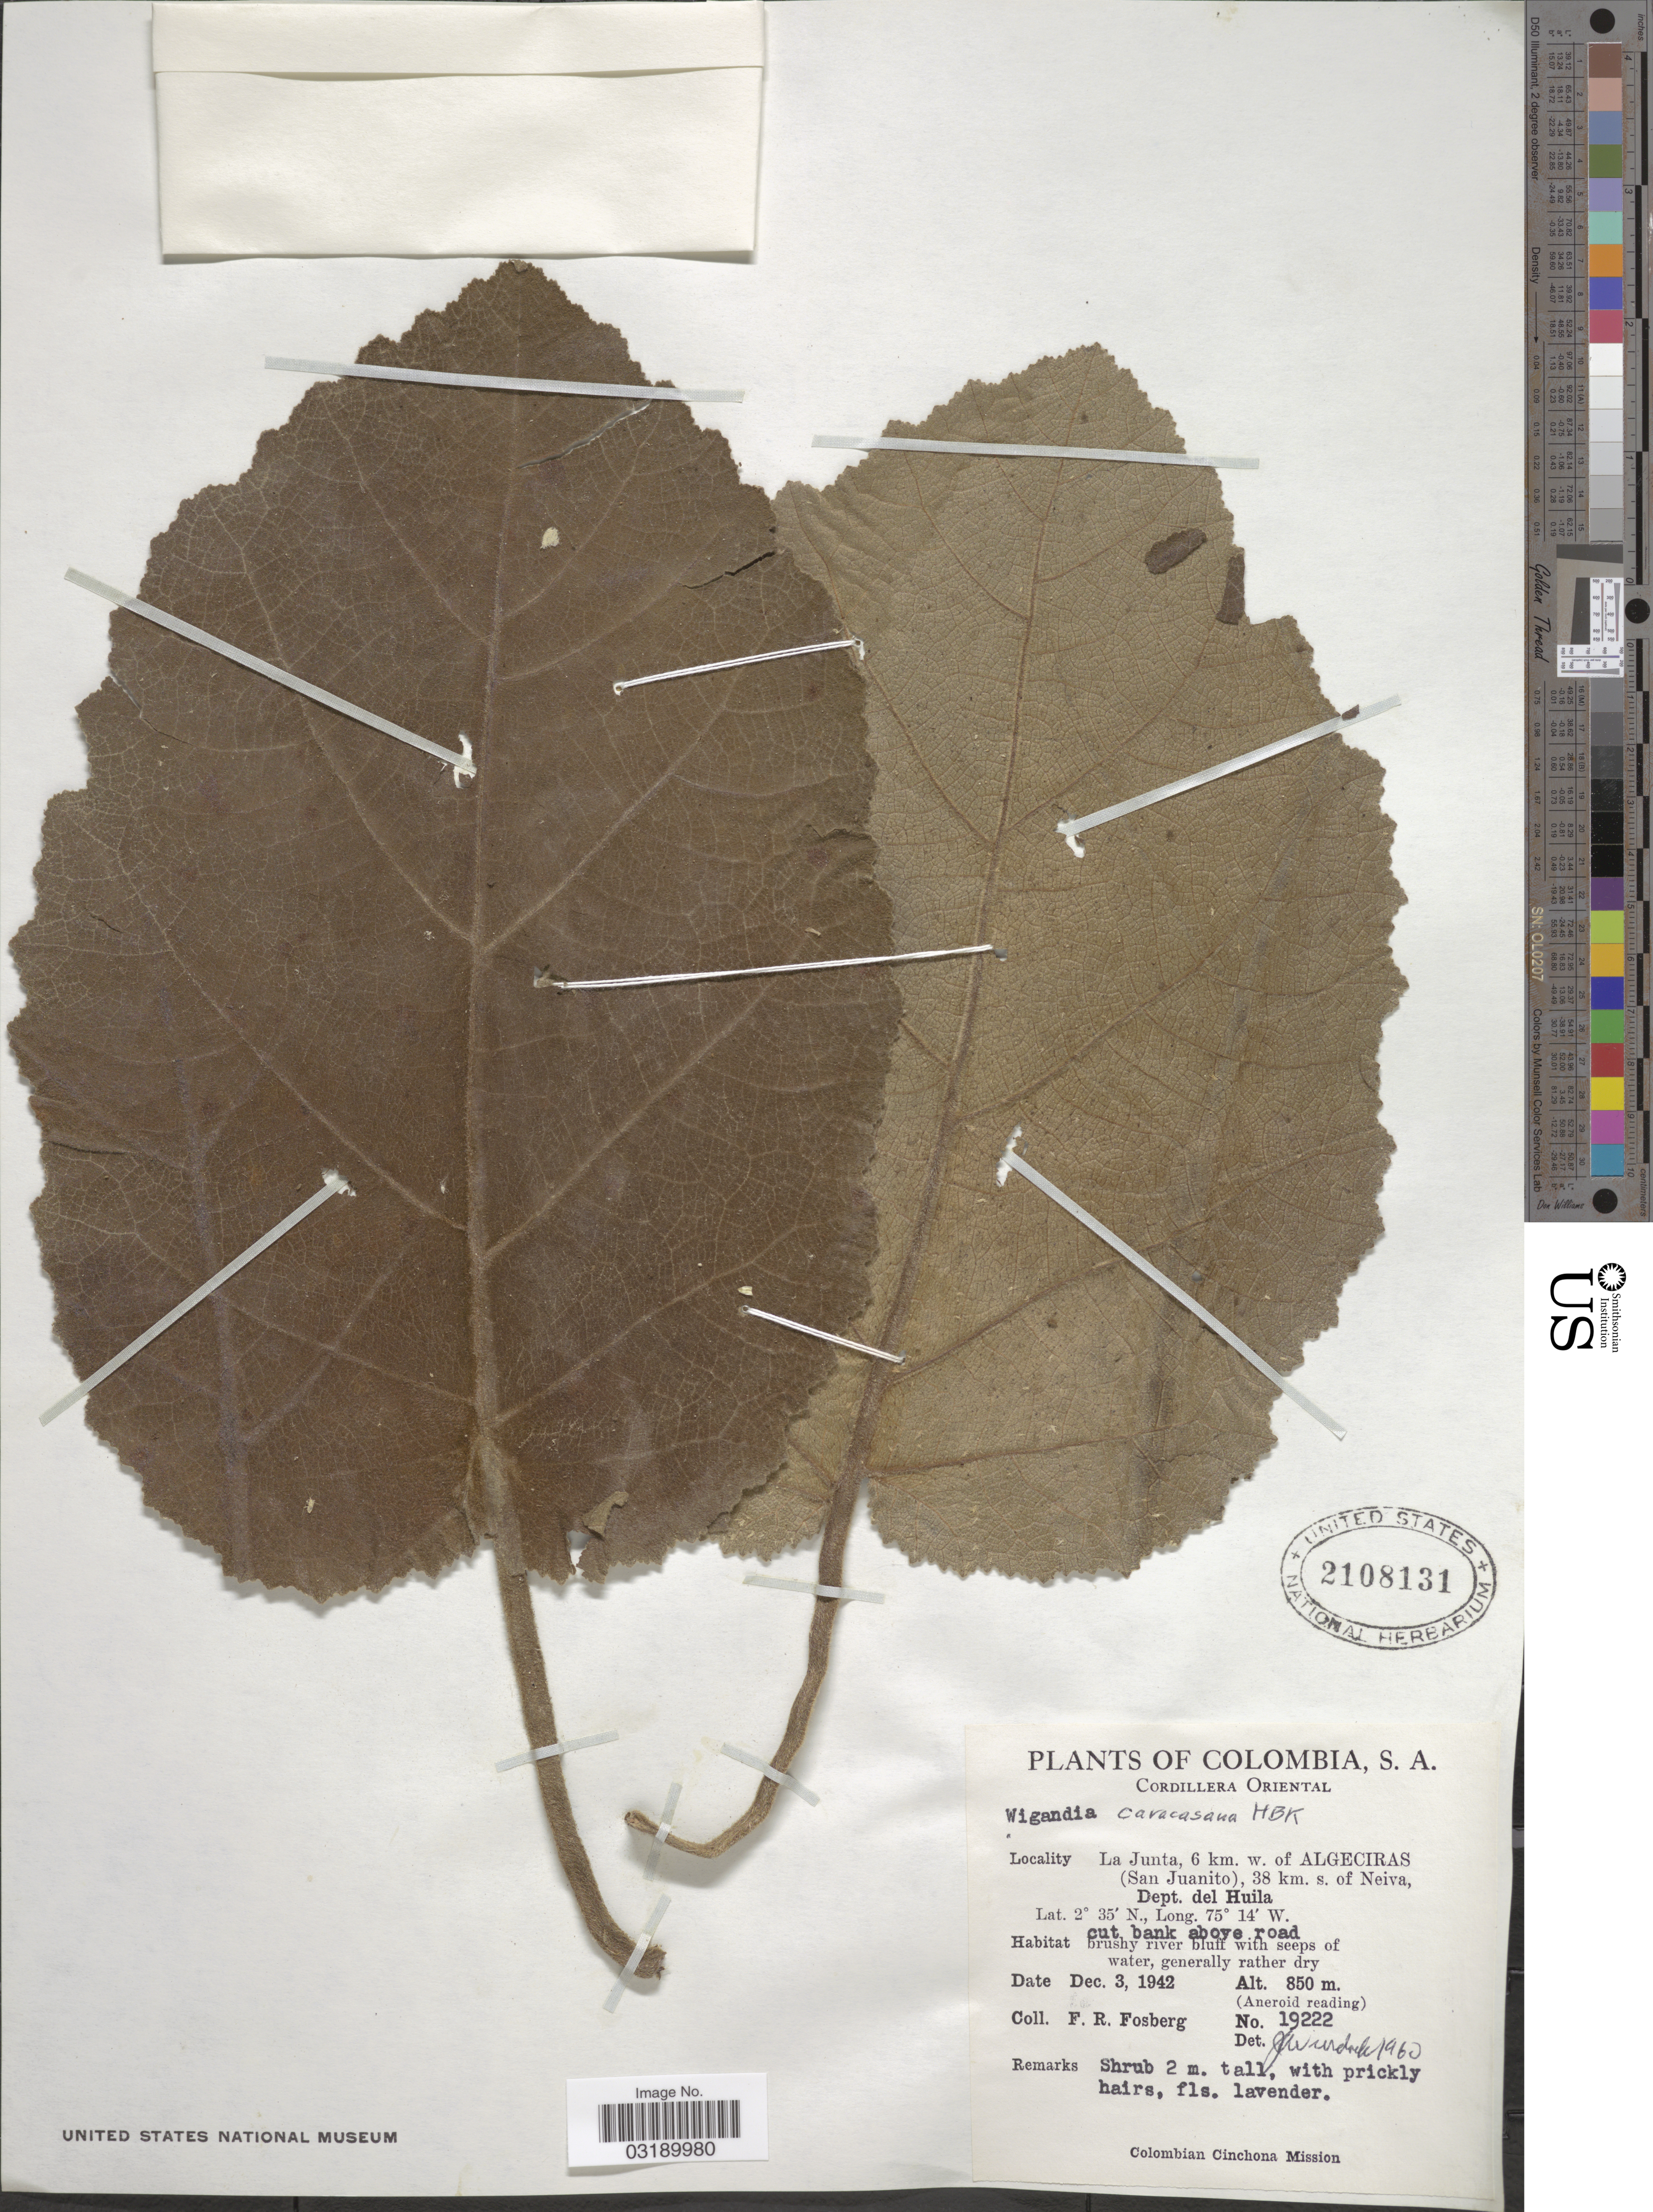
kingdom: Plantae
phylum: Tracheophyta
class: Magnoliopsida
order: Boraginales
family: Namaceae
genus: Wigandia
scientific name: Wigandia caracasana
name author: Kunth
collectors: F. R. Fosberg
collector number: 19222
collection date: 1942-12-03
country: Colombia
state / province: Huila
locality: Colombia, S. A. Eastern Cordillera. La Junta, 6 km. w. of Alegciras (San Juanito), 38 km. s. of Neiva, Dept. del Huila.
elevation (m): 850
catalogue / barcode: US 2108131